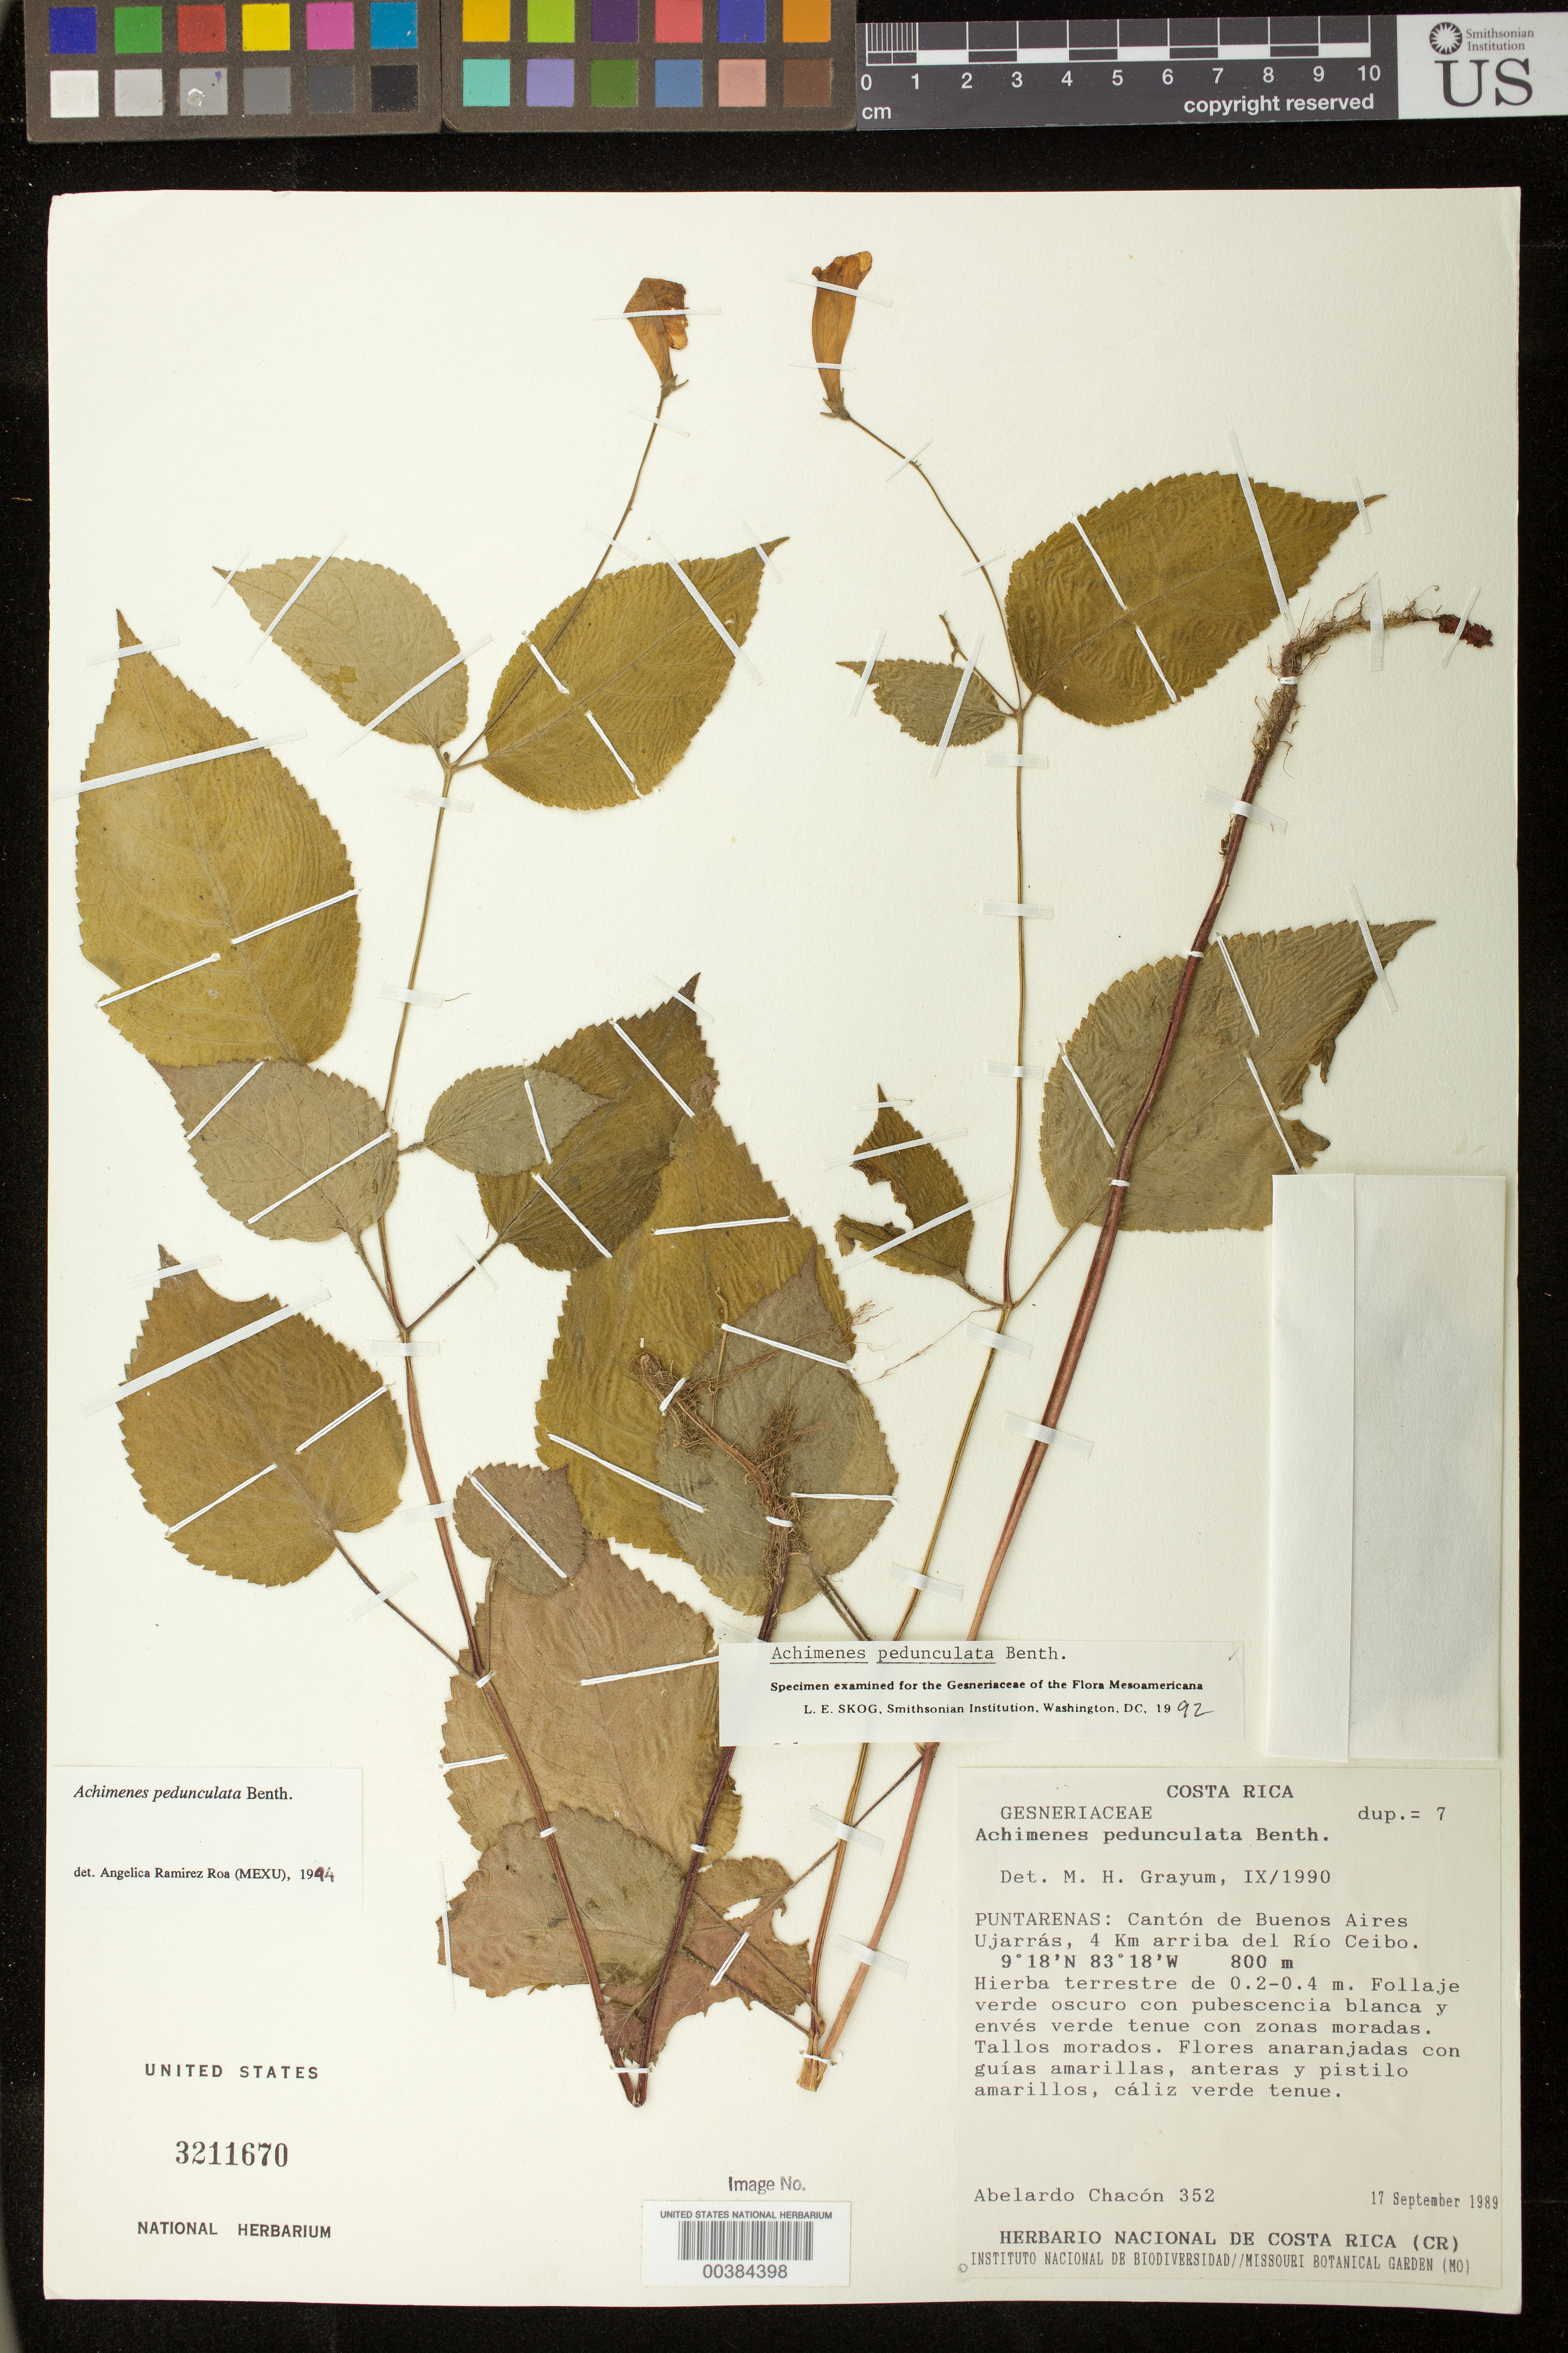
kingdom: Plantae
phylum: Tracheophyta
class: Magnoliopsida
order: Lamiales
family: Gesneriaceae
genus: Achimenes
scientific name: Achimenes pedunculata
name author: Benth.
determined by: Skog, Laurence E.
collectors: A. Chacón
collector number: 352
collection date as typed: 17 Sep 1989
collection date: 1989-09-17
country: Costa Rica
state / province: Puntarenas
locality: Cantón Buenos Aires, Dist. Buenos Aires, Ujarras, 4 Km arriba del Rio Ceibo.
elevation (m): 800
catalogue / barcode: US 3211670